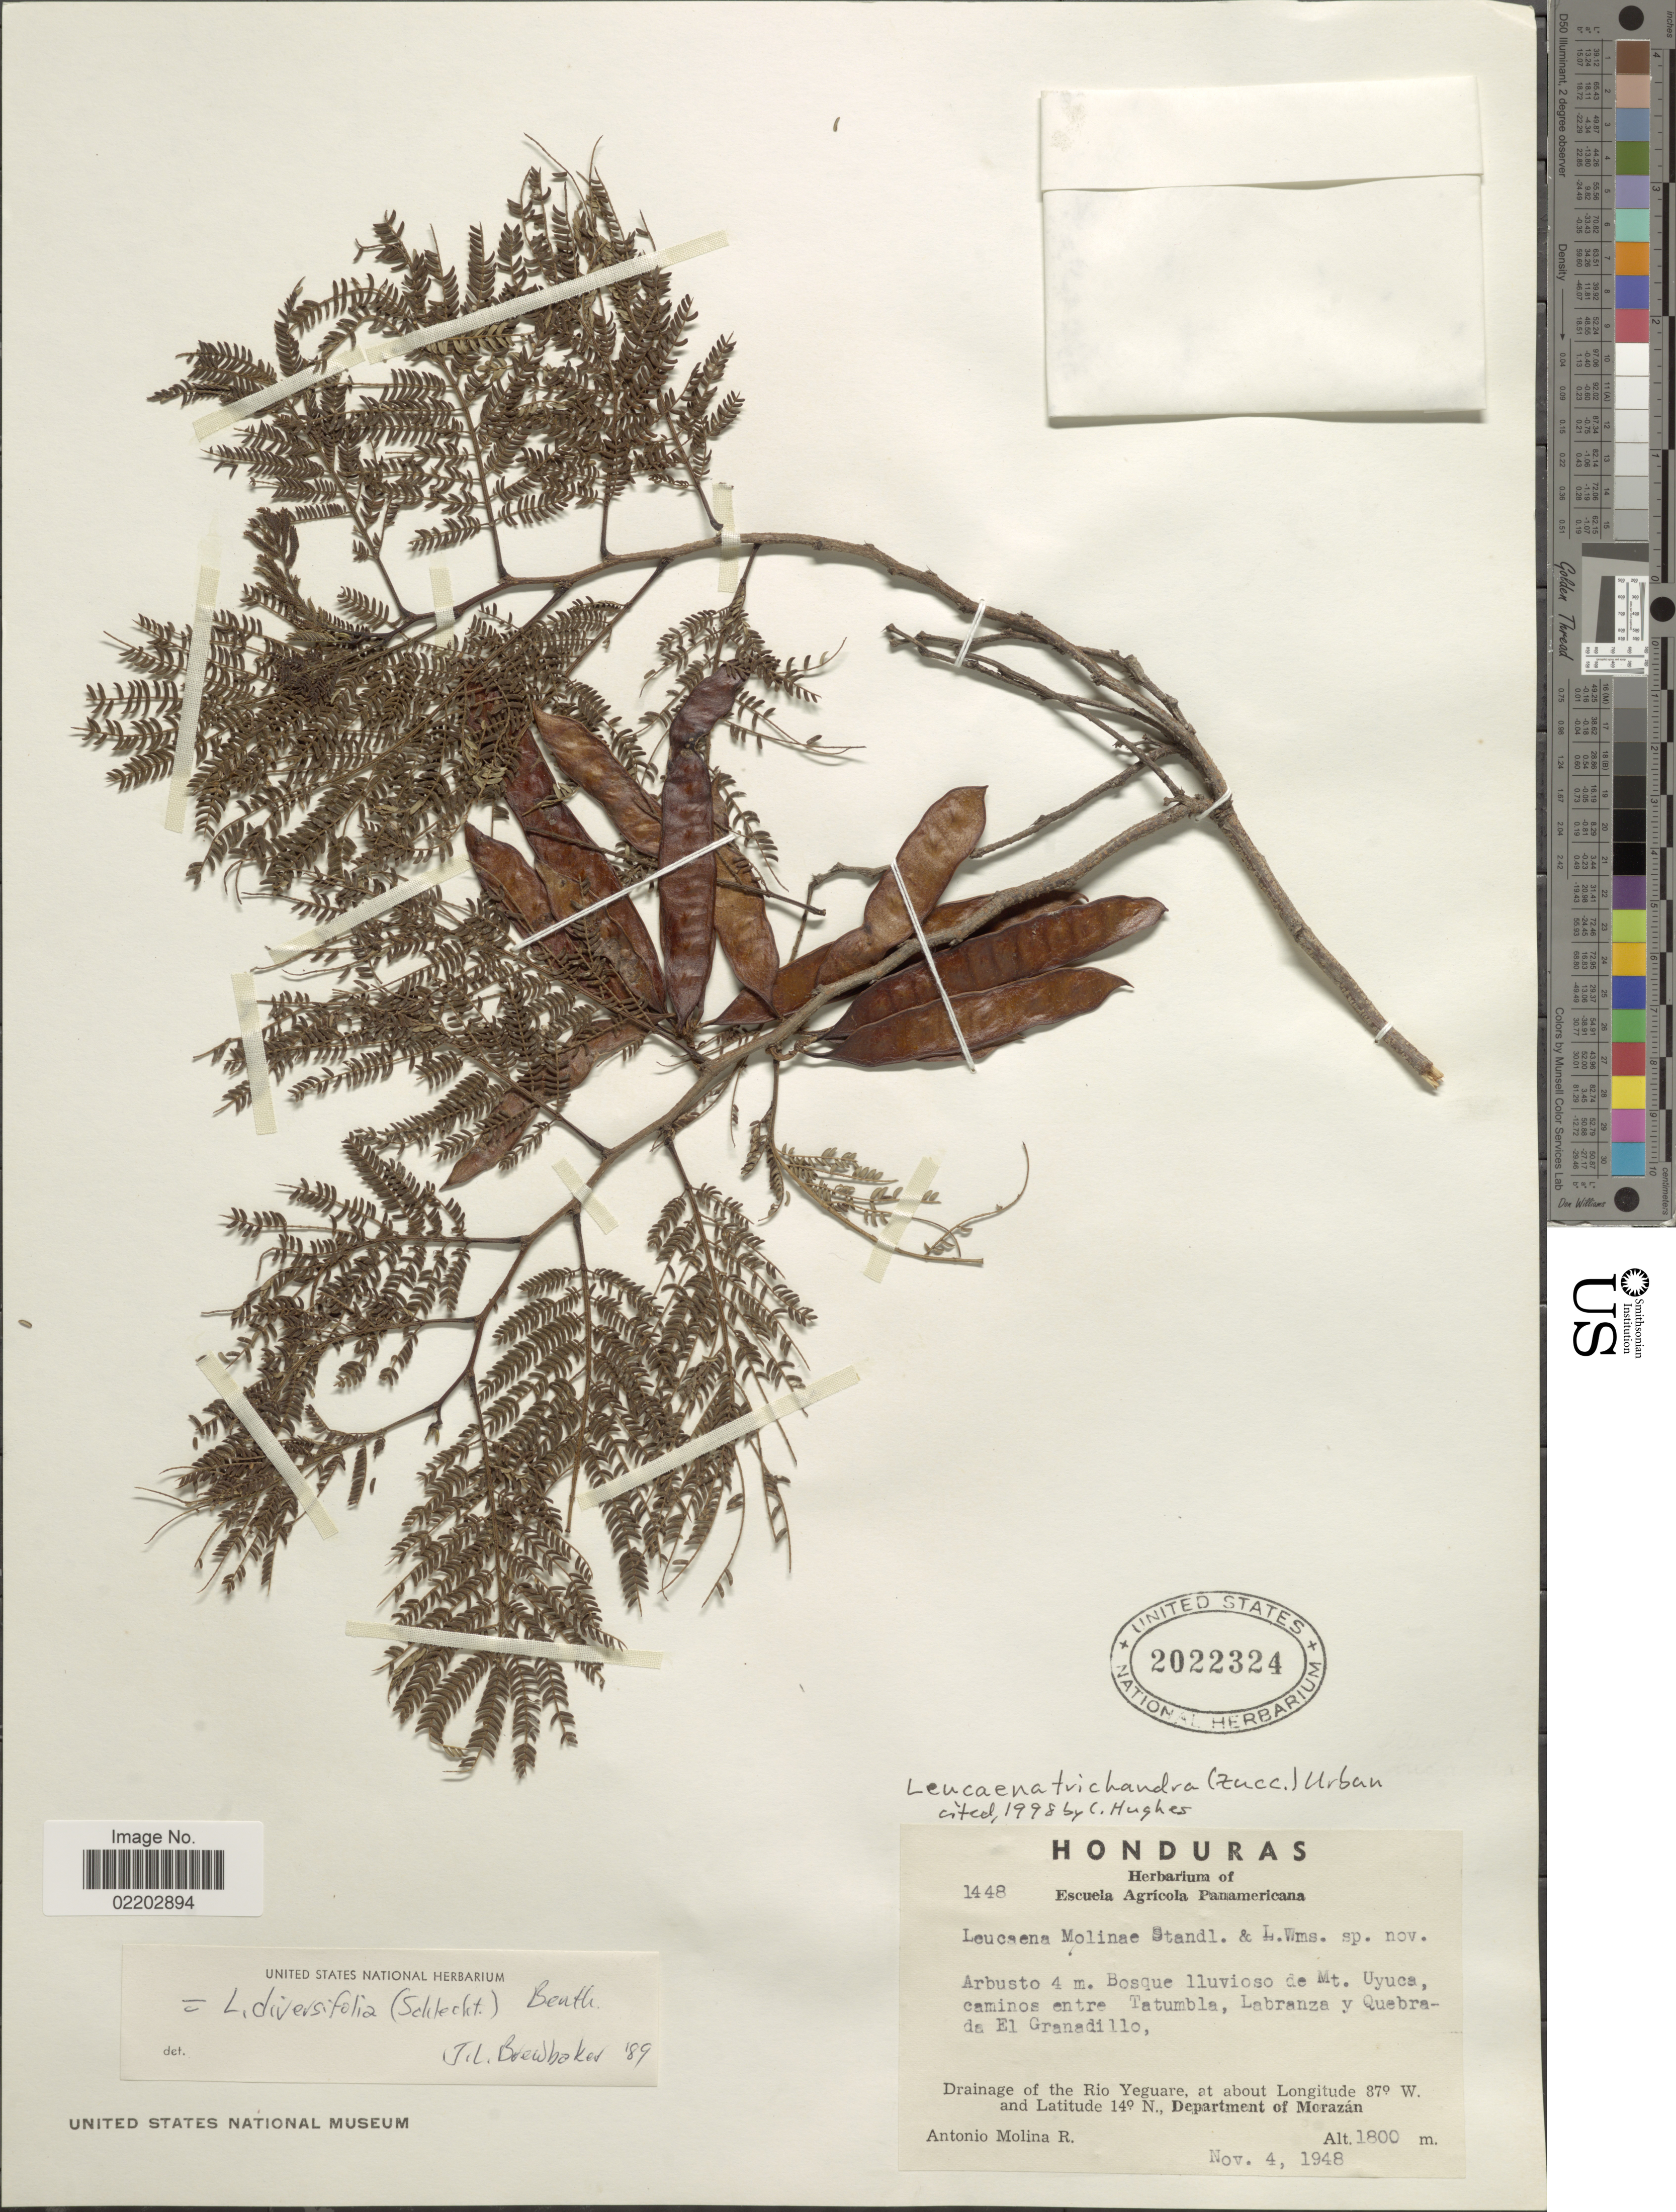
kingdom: Plantae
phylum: Tracheophyta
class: Magnoliopsida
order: Fabales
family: Fabaceae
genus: Leucaena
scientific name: Leucaena trichandra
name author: (Zucc.) Urb.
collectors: A. Molina R.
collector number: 1448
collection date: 1948-11-04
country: Honduras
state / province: Fco. Morazán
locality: Bosque Illuvioso de Mt. Uyuca, camnos entre Taumbla, Labranza y Quebrada El Granadillo, drainage of the Rio Yeguare, Department of Morazán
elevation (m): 1800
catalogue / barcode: US 2022324